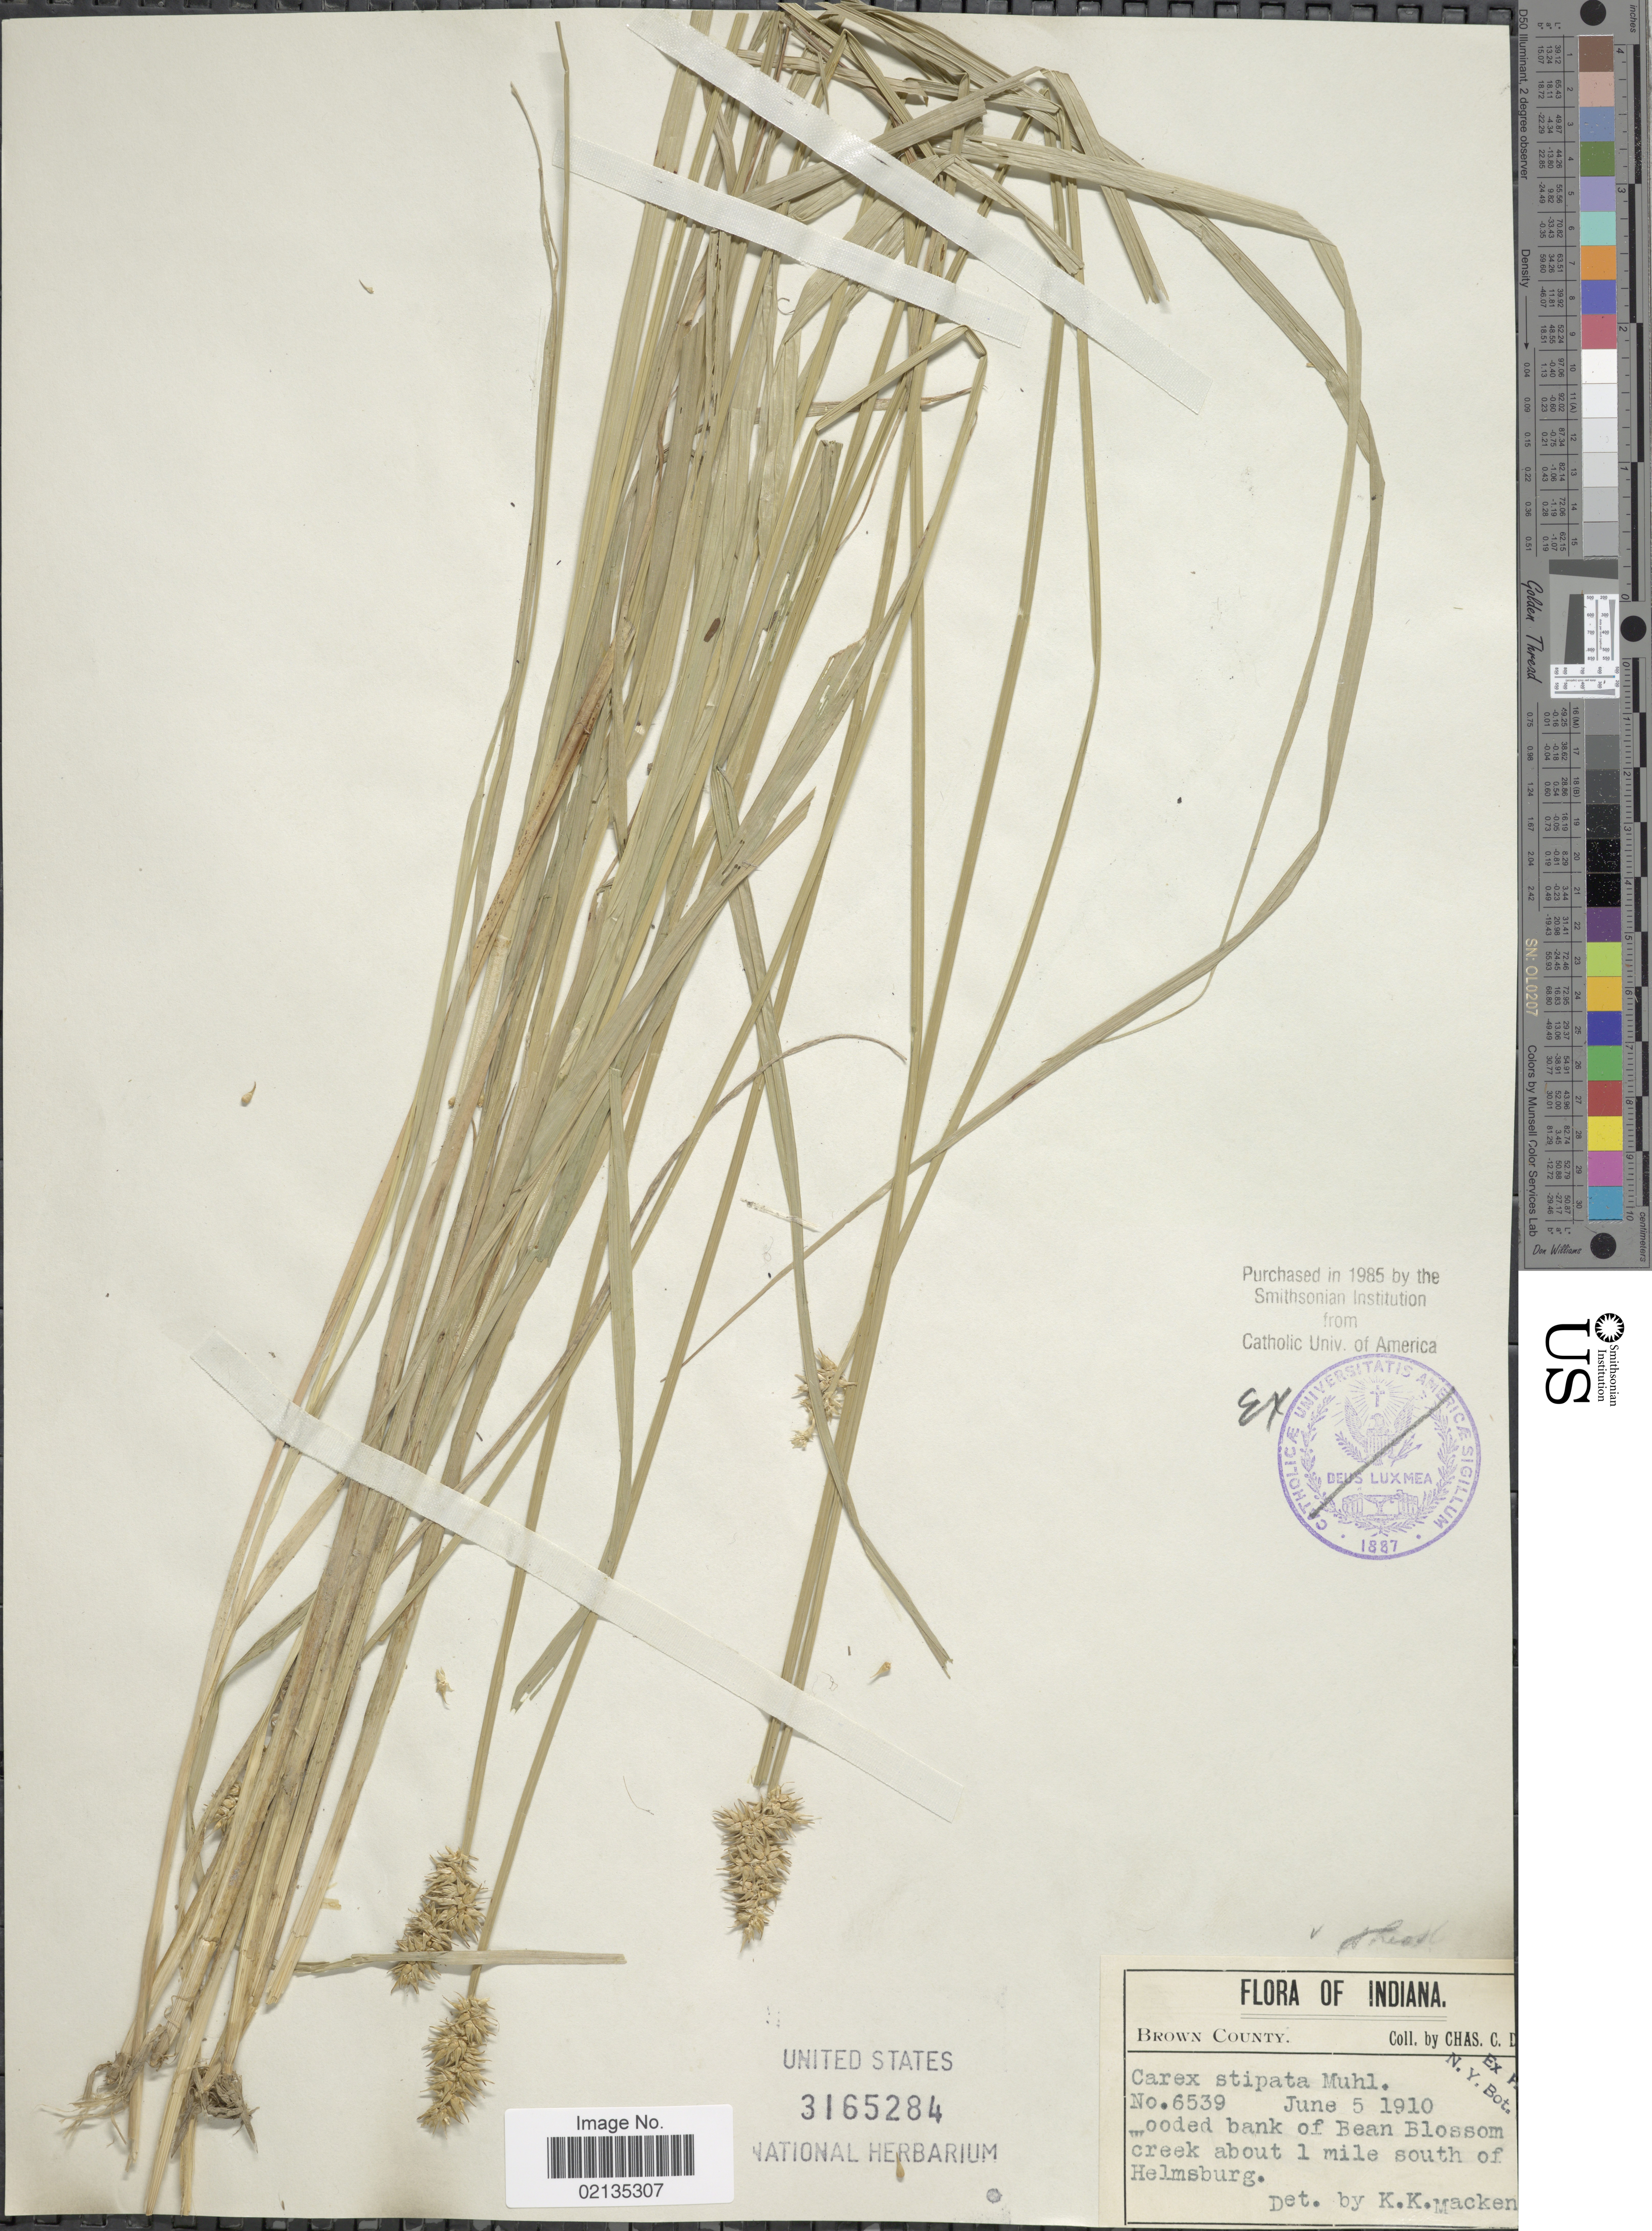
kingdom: Plantae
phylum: Tracheophyta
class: Liliopsida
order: Poales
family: Cyperaceae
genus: Carex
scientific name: Carex stipata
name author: Muhl. ex Willd.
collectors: C. C. Deam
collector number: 6539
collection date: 1910-06-05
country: United States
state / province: Idaho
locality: Brown County [?], wooded bank of Bean Blossom creek about 1 mile south of Helmsburg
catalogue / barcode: US 3165284